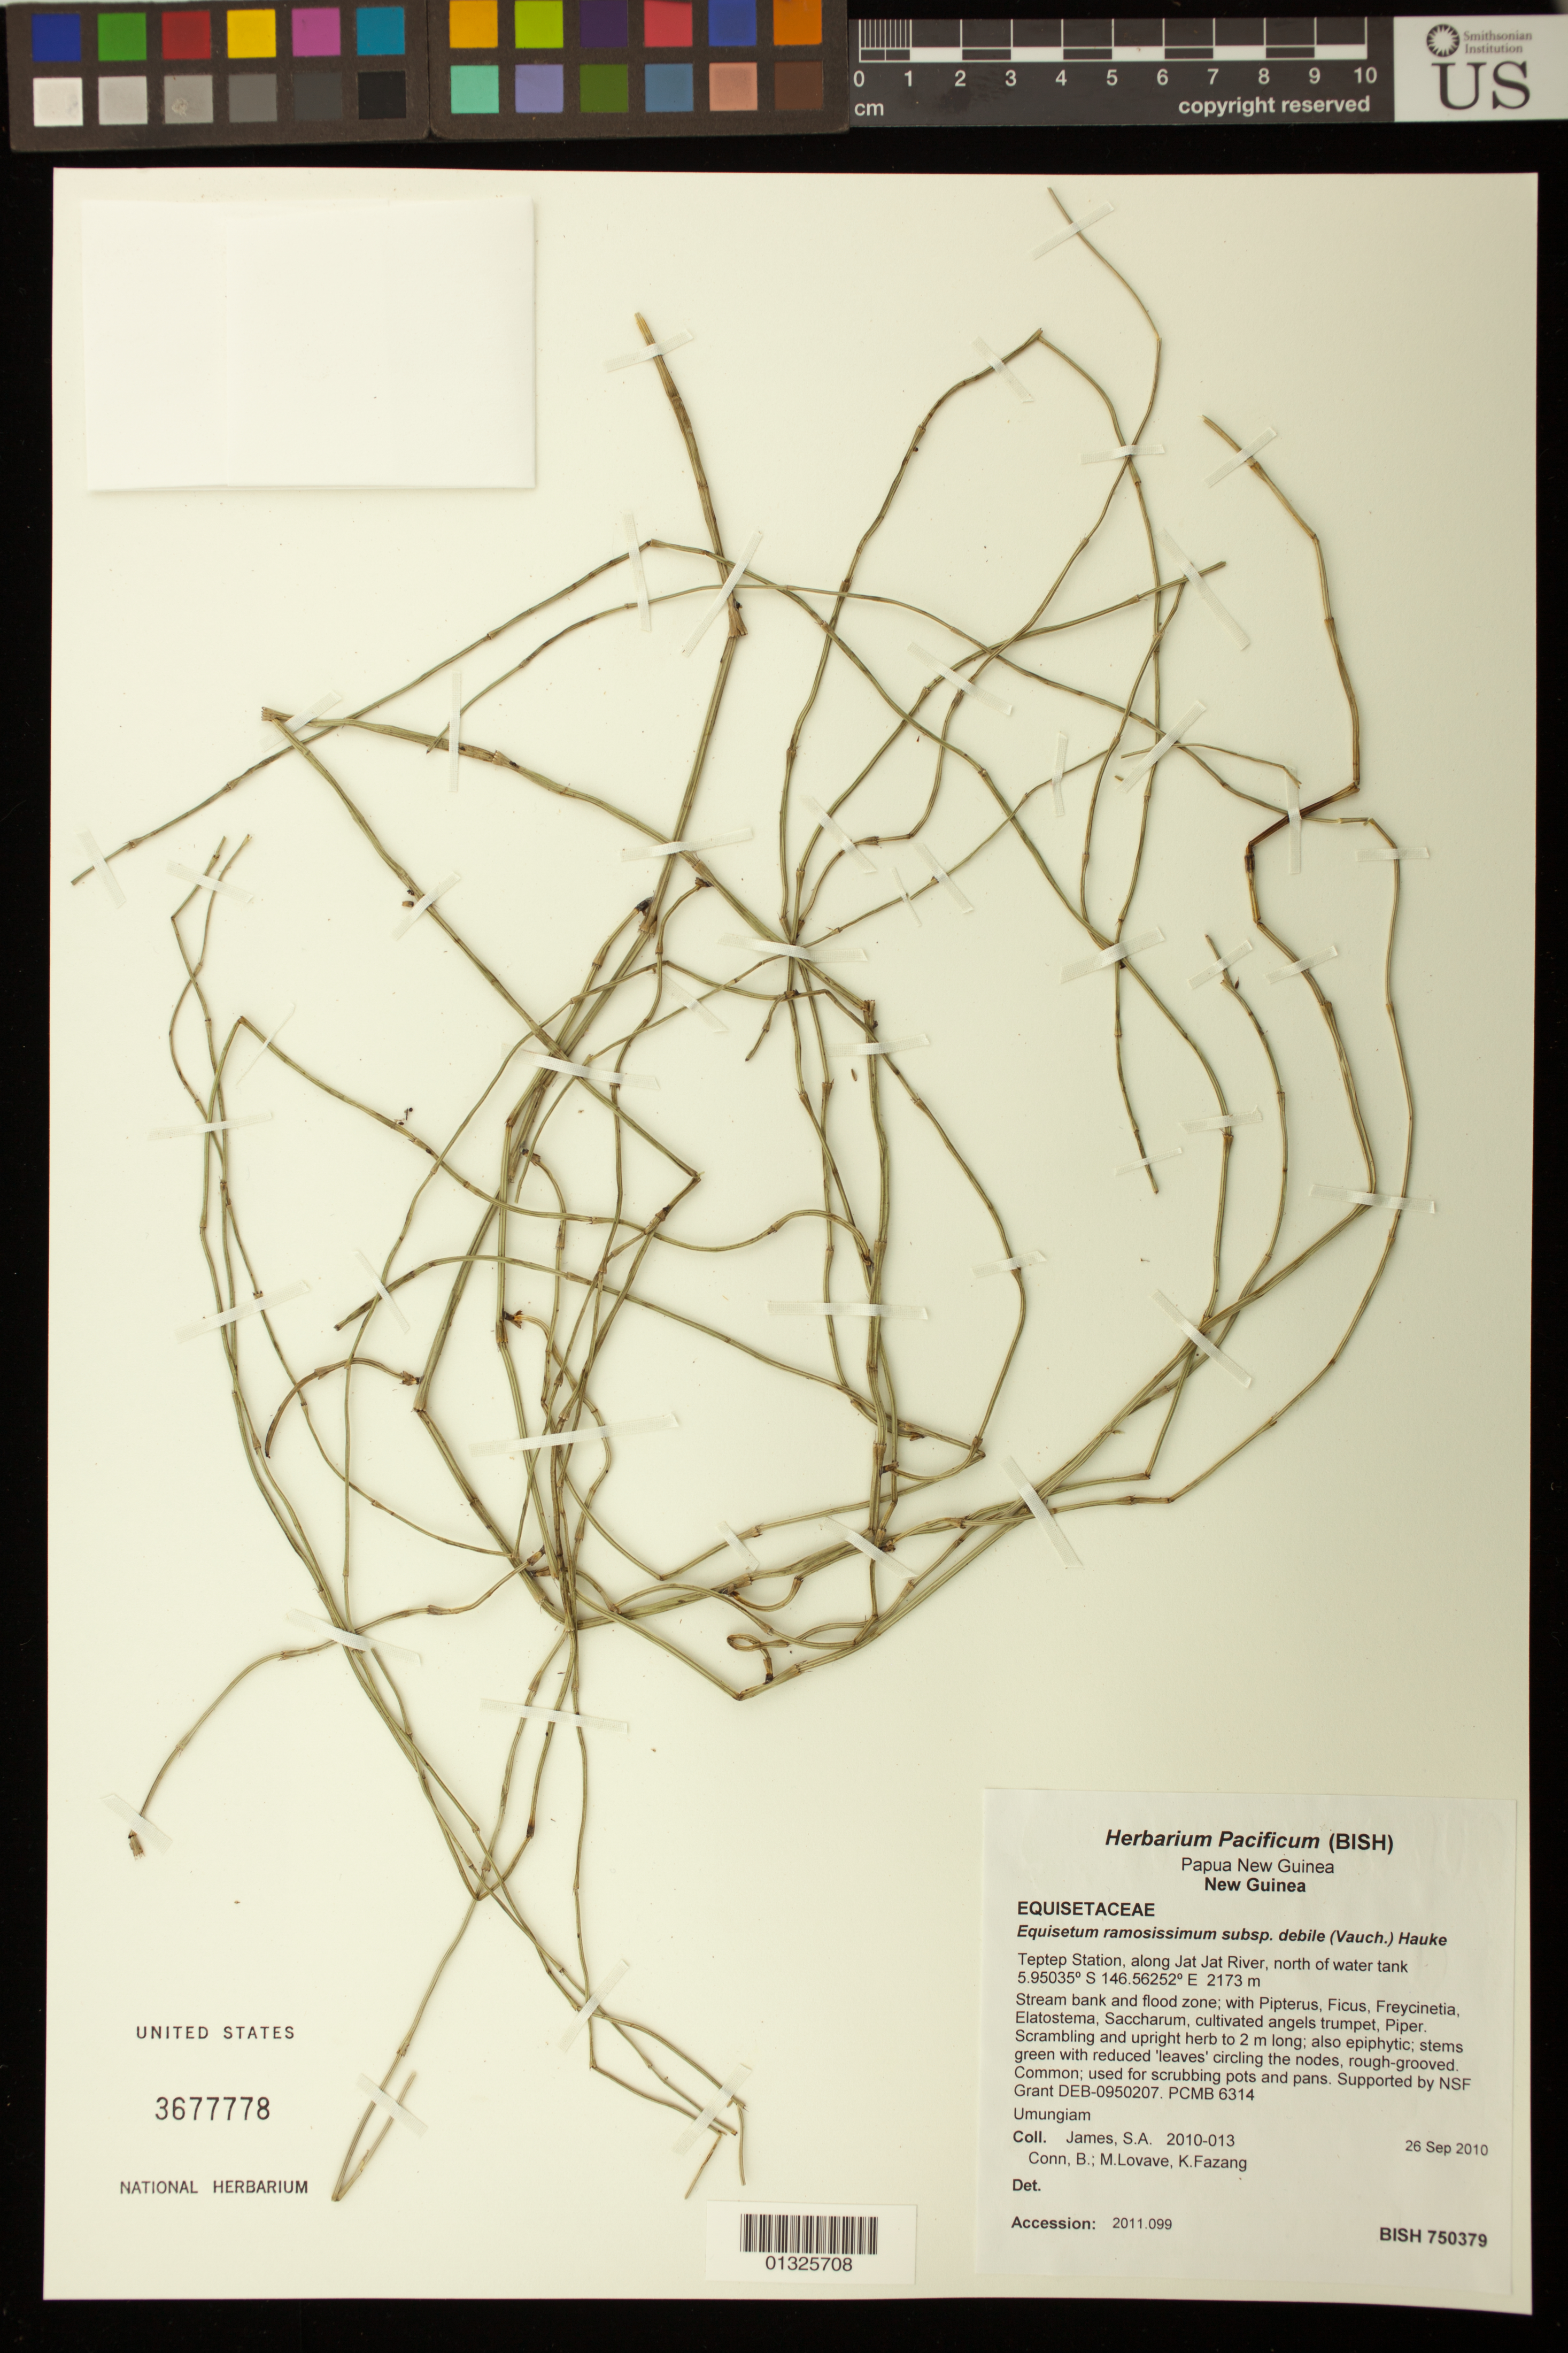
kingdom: Plantae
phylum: Tracheophyta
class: Polypodiopsida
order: Equisetales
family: Equisetaceae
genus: Equisetum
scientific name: Equisetum ramosissimum subsp. debile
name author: (Roxb. ex Vaucher) Hauke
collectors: S. James, B. Conn, M. Lovave & K. Fazang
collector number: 2010-013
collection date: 2010-09-26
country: Papua New Guinea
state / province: New Guinea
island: New Guinea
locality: Teptep Station, along Jat Jat River, north of water tank.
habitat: Stream bank and flood zone.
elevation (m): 2173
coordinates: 5.95035 S, 146.56252 E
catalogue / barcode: US 3677778